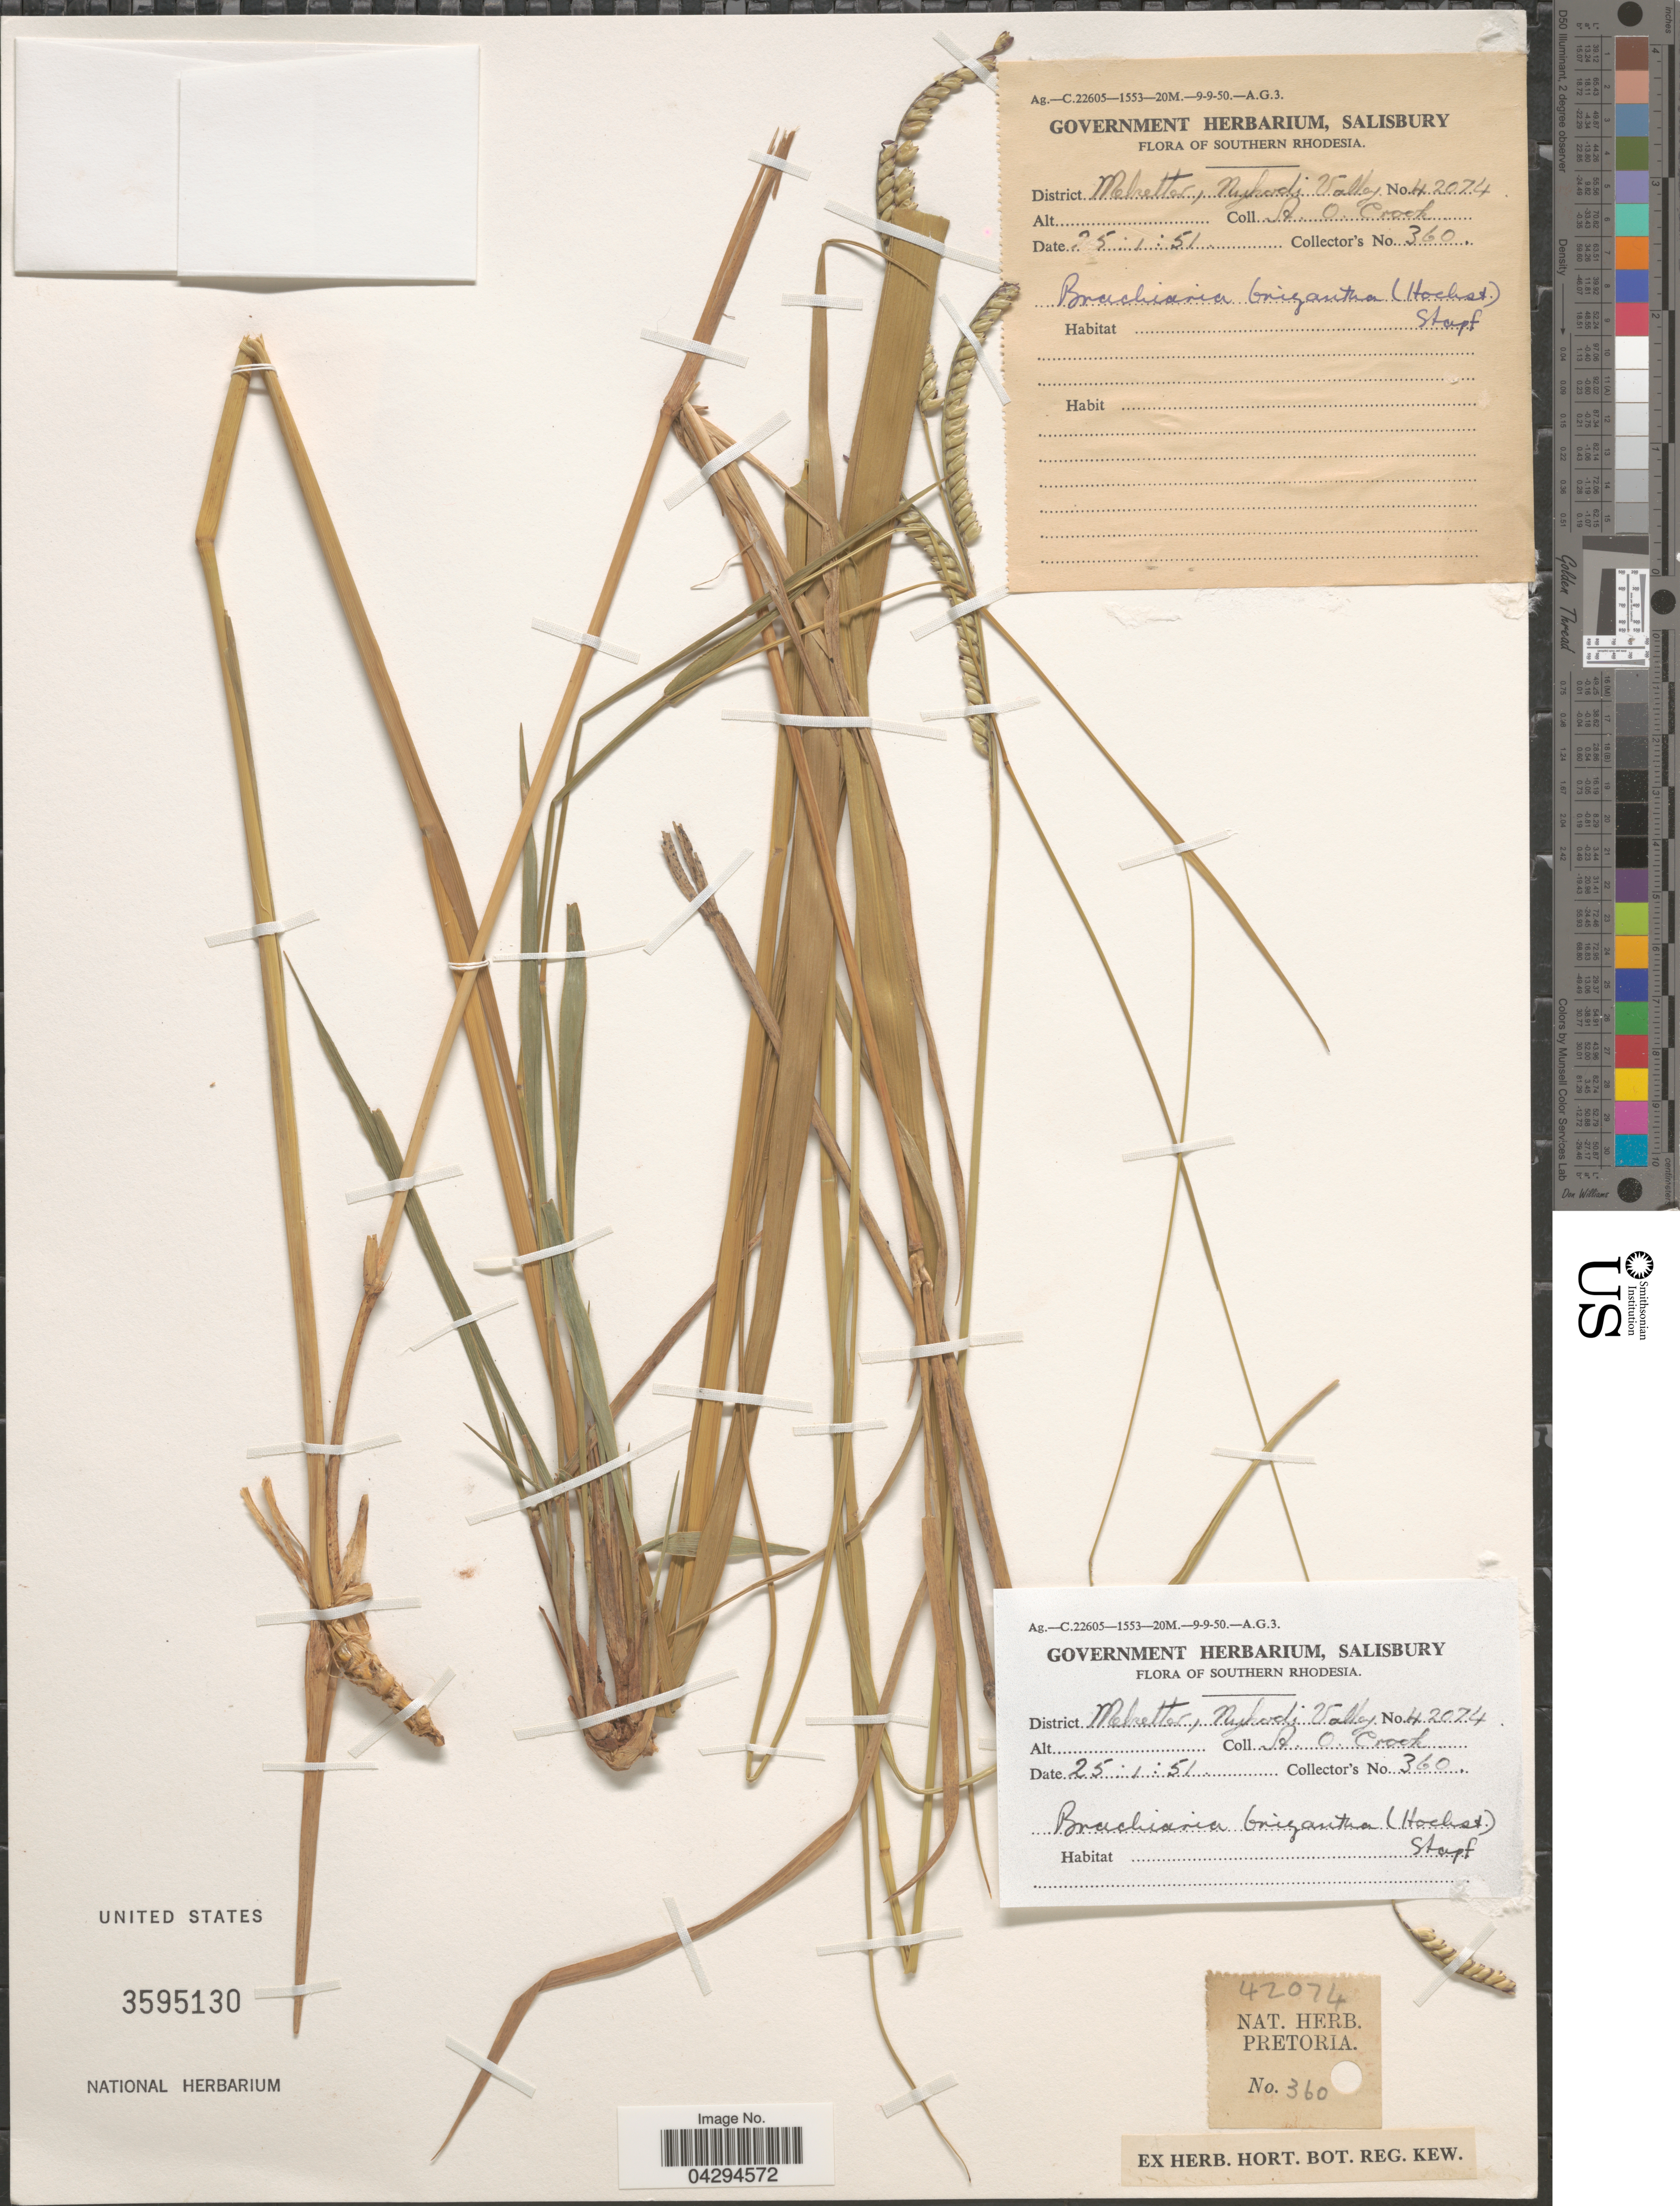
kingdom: Plantae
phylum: Tracheophyta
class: Liliopsida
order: Poales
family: Poaceae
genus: Urochloa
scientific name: Urochloa brizantha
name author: (Hochst. ex A. Rich.) R.D. Webster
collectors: A. Crook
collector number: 360/42074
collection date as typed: Transcribed d/m/y: 25/1/51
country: Zimbabwe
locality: Southern Rhodesia. Melsetter, Nyhodi Valley.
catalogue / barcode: US 3595130